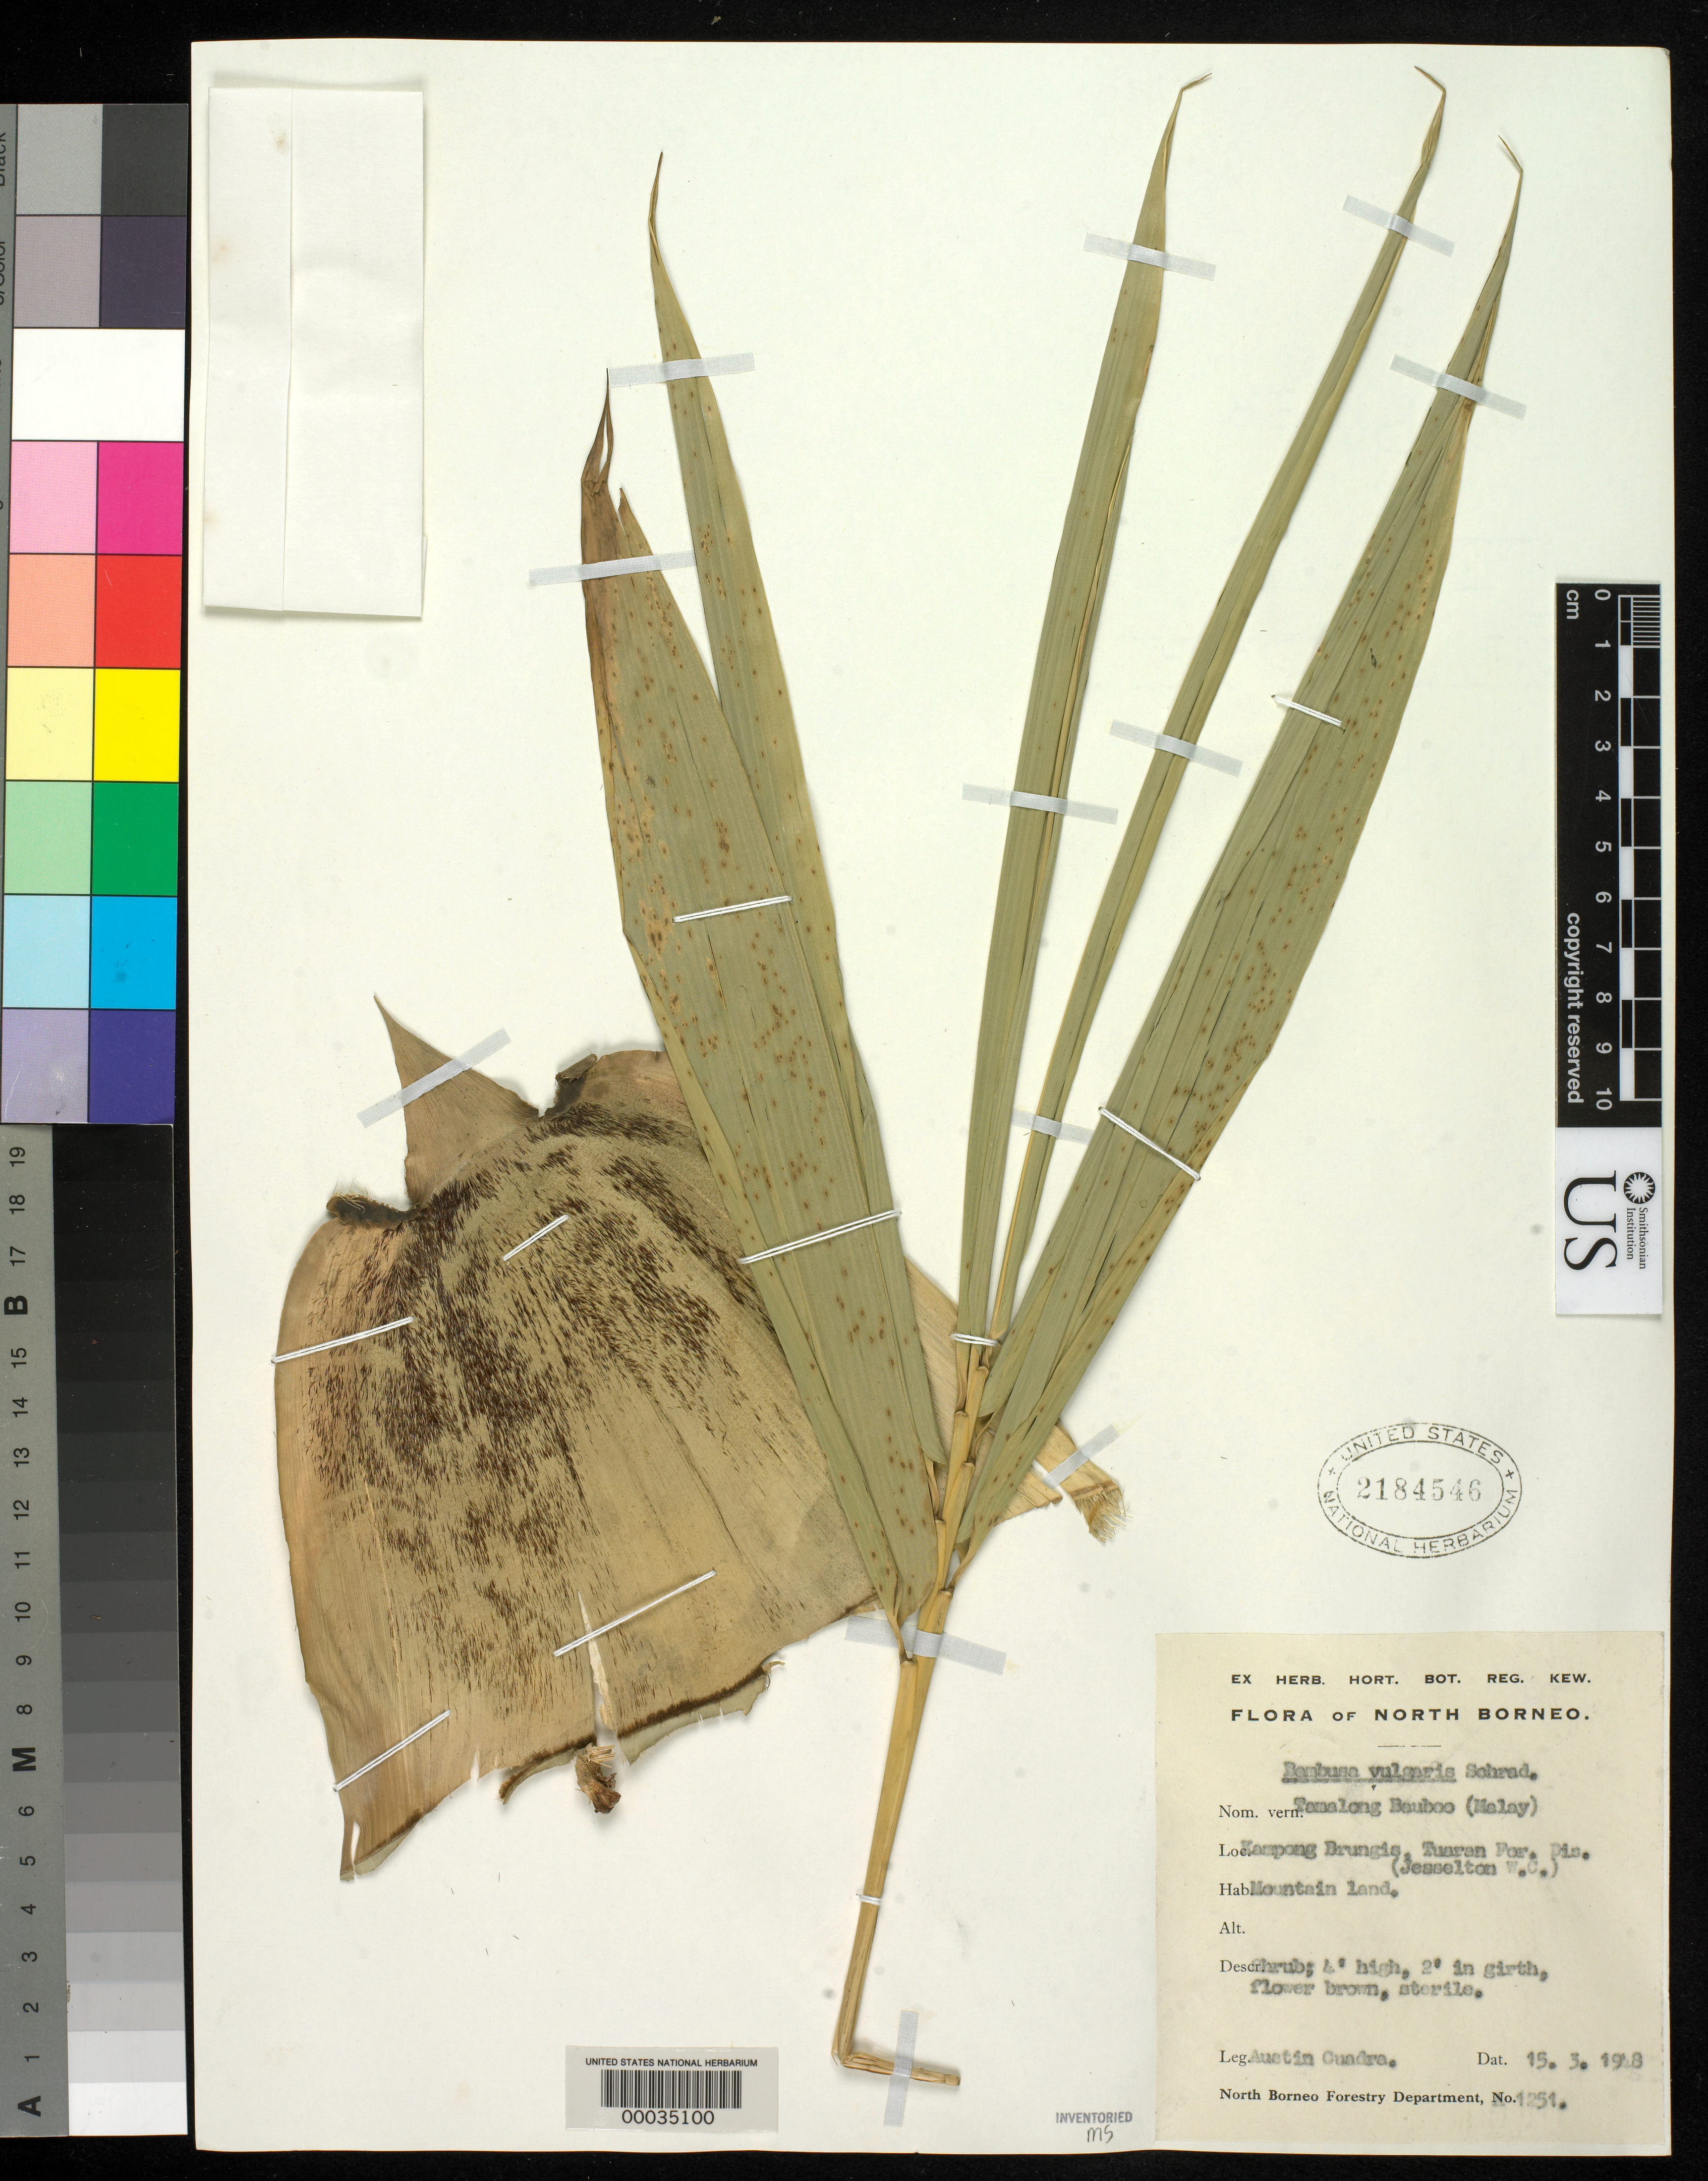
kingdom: Plantae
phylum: Tracheophyta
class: Liliopsida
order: Poales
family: Poaceae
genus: Bambusa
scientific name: Bambusa vulgaris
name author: Schrad. ex J.C. Wendl.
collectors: A. Guadra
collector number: Nbfd 1251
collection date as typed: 15 Mar 1948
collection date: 1948-03-15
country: Malaysia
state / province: Sabah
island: Borneo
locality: Flora of north borneo, kampong brungis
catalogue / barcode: US 2184546